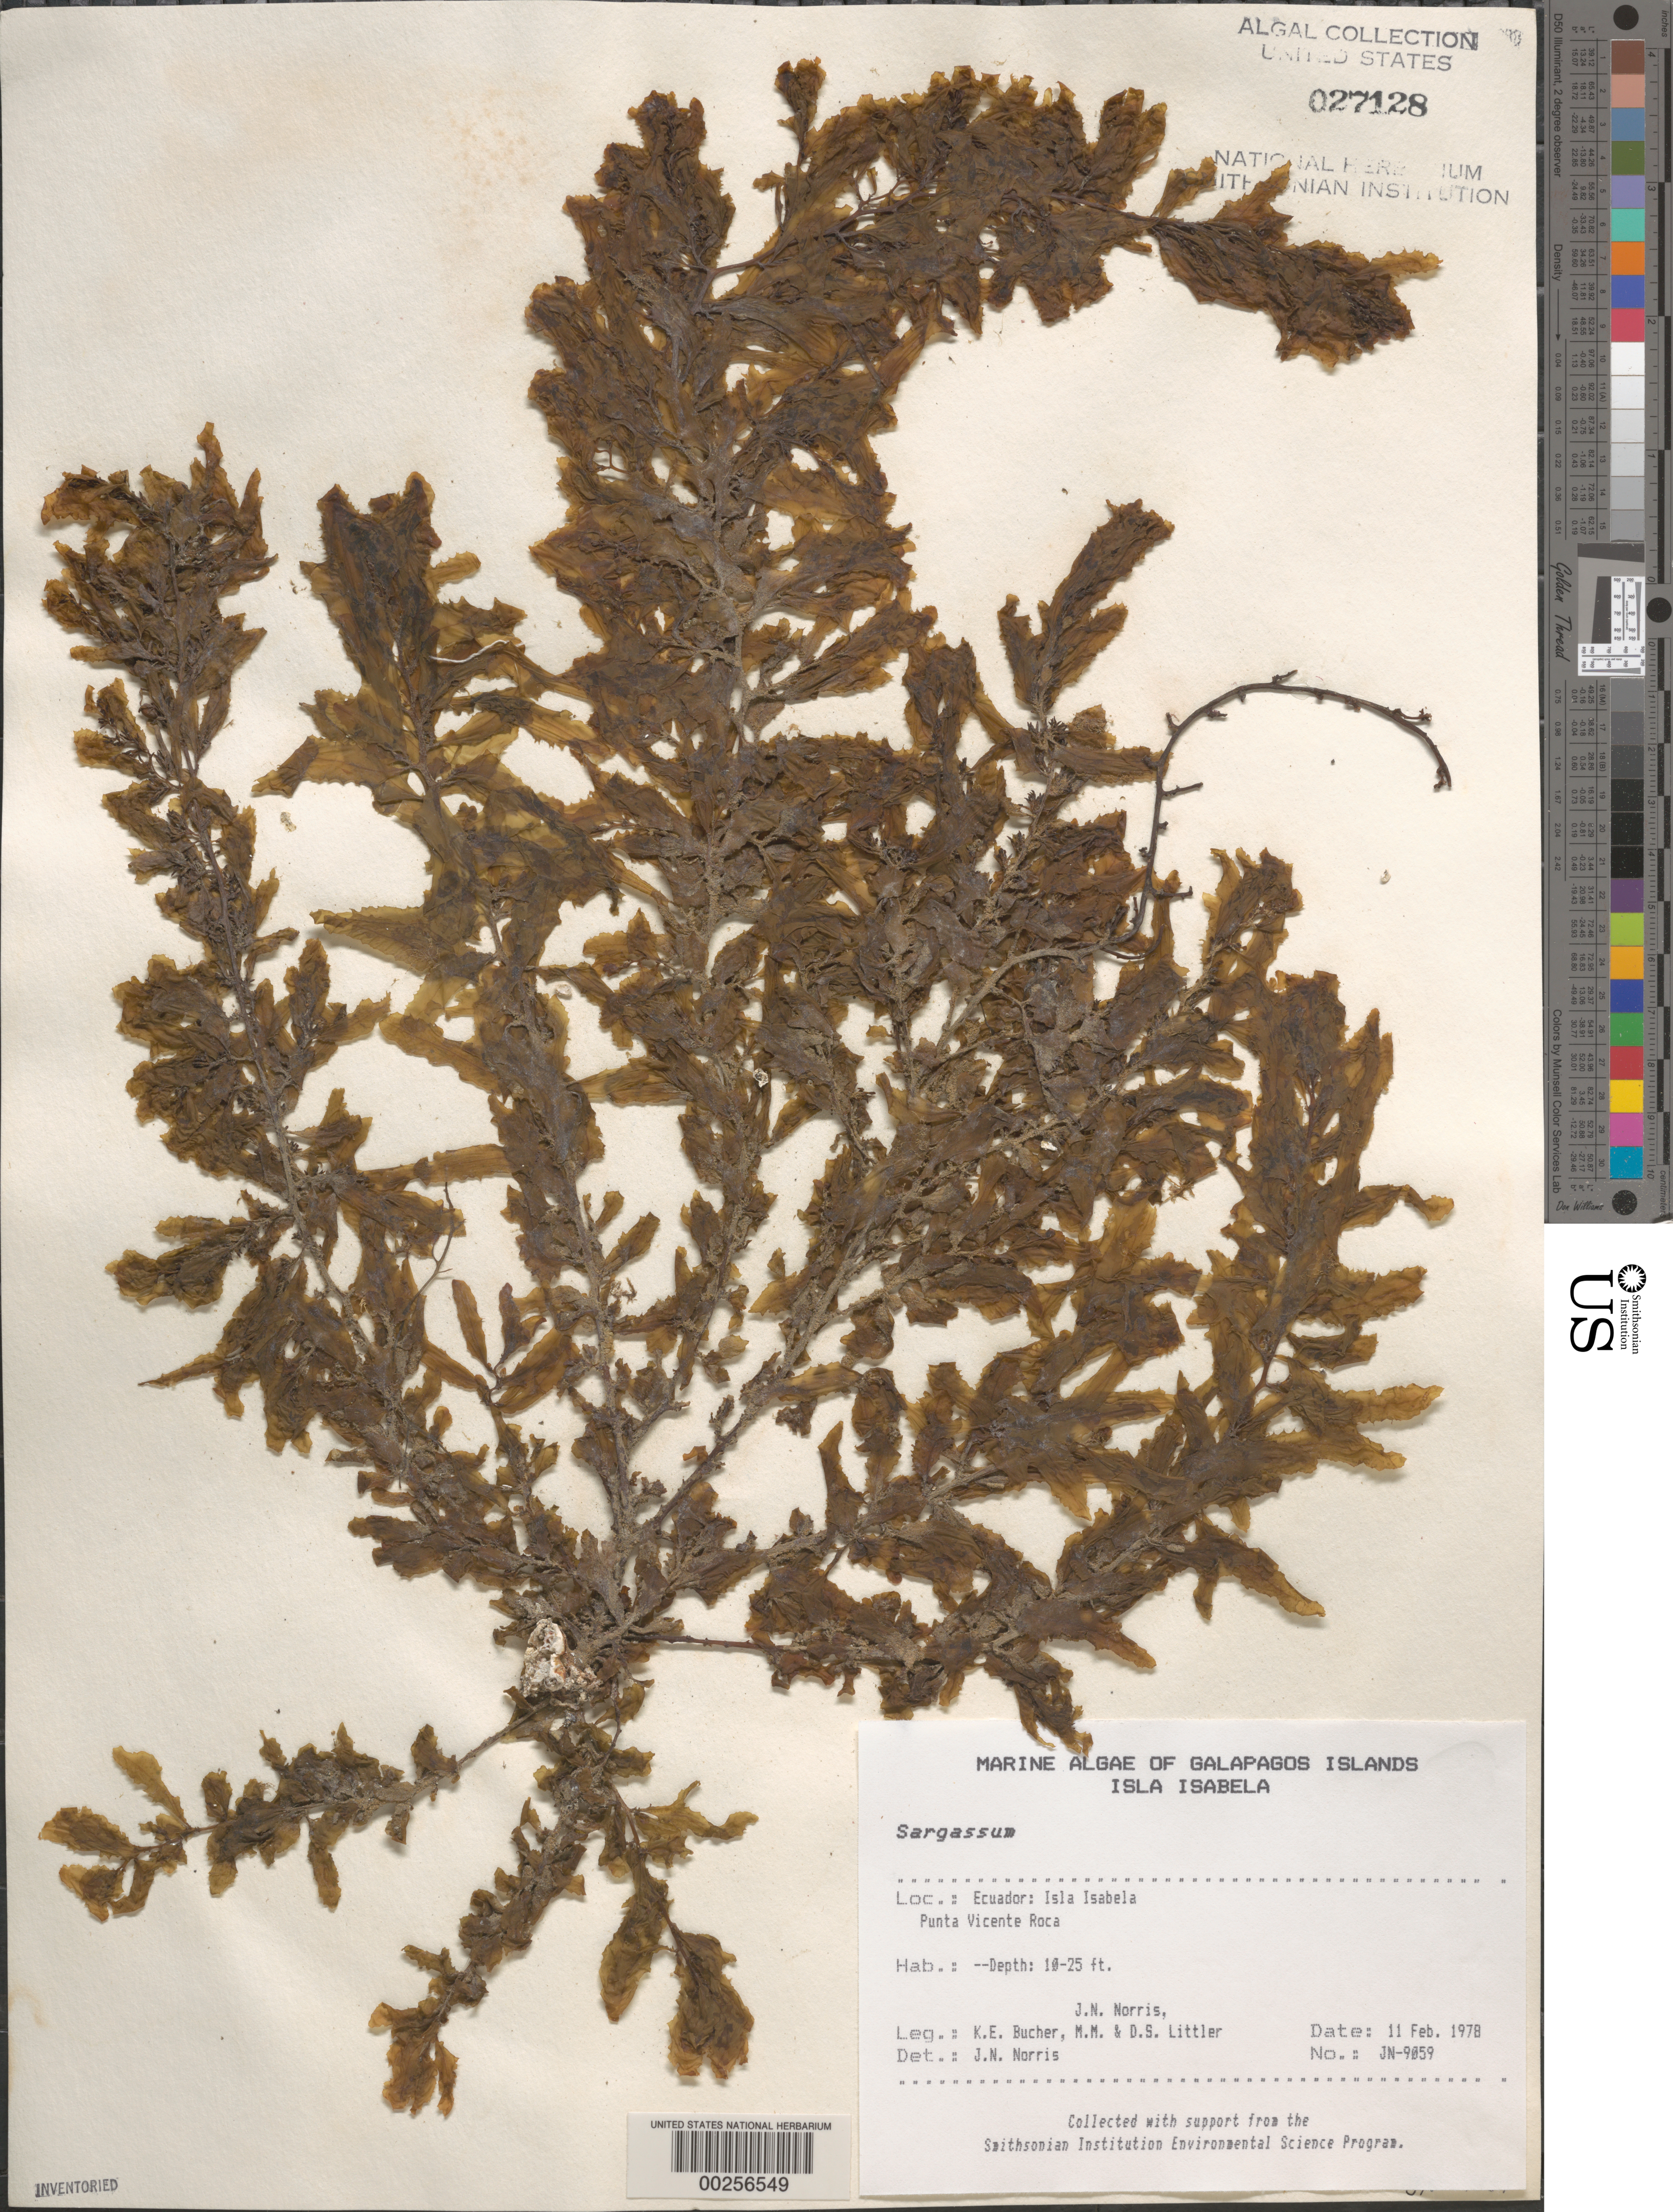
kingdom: Chromista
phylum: Ochrophyta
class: Phaeophyceae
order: Fucales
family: Sargassaceae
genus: Sargassum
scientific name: Sargassum sp.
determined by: Norris, James N.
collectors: J. N. Norris, K. E. Bucher, M. M. Littler & D. S. Littler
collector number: JN-9059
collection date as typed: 11 Feb 1978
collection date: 1978-02-11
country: Ecuador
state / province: Colón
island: Isabela [Albemarle]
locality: Punta Vicente Roca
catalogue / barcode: US 27128